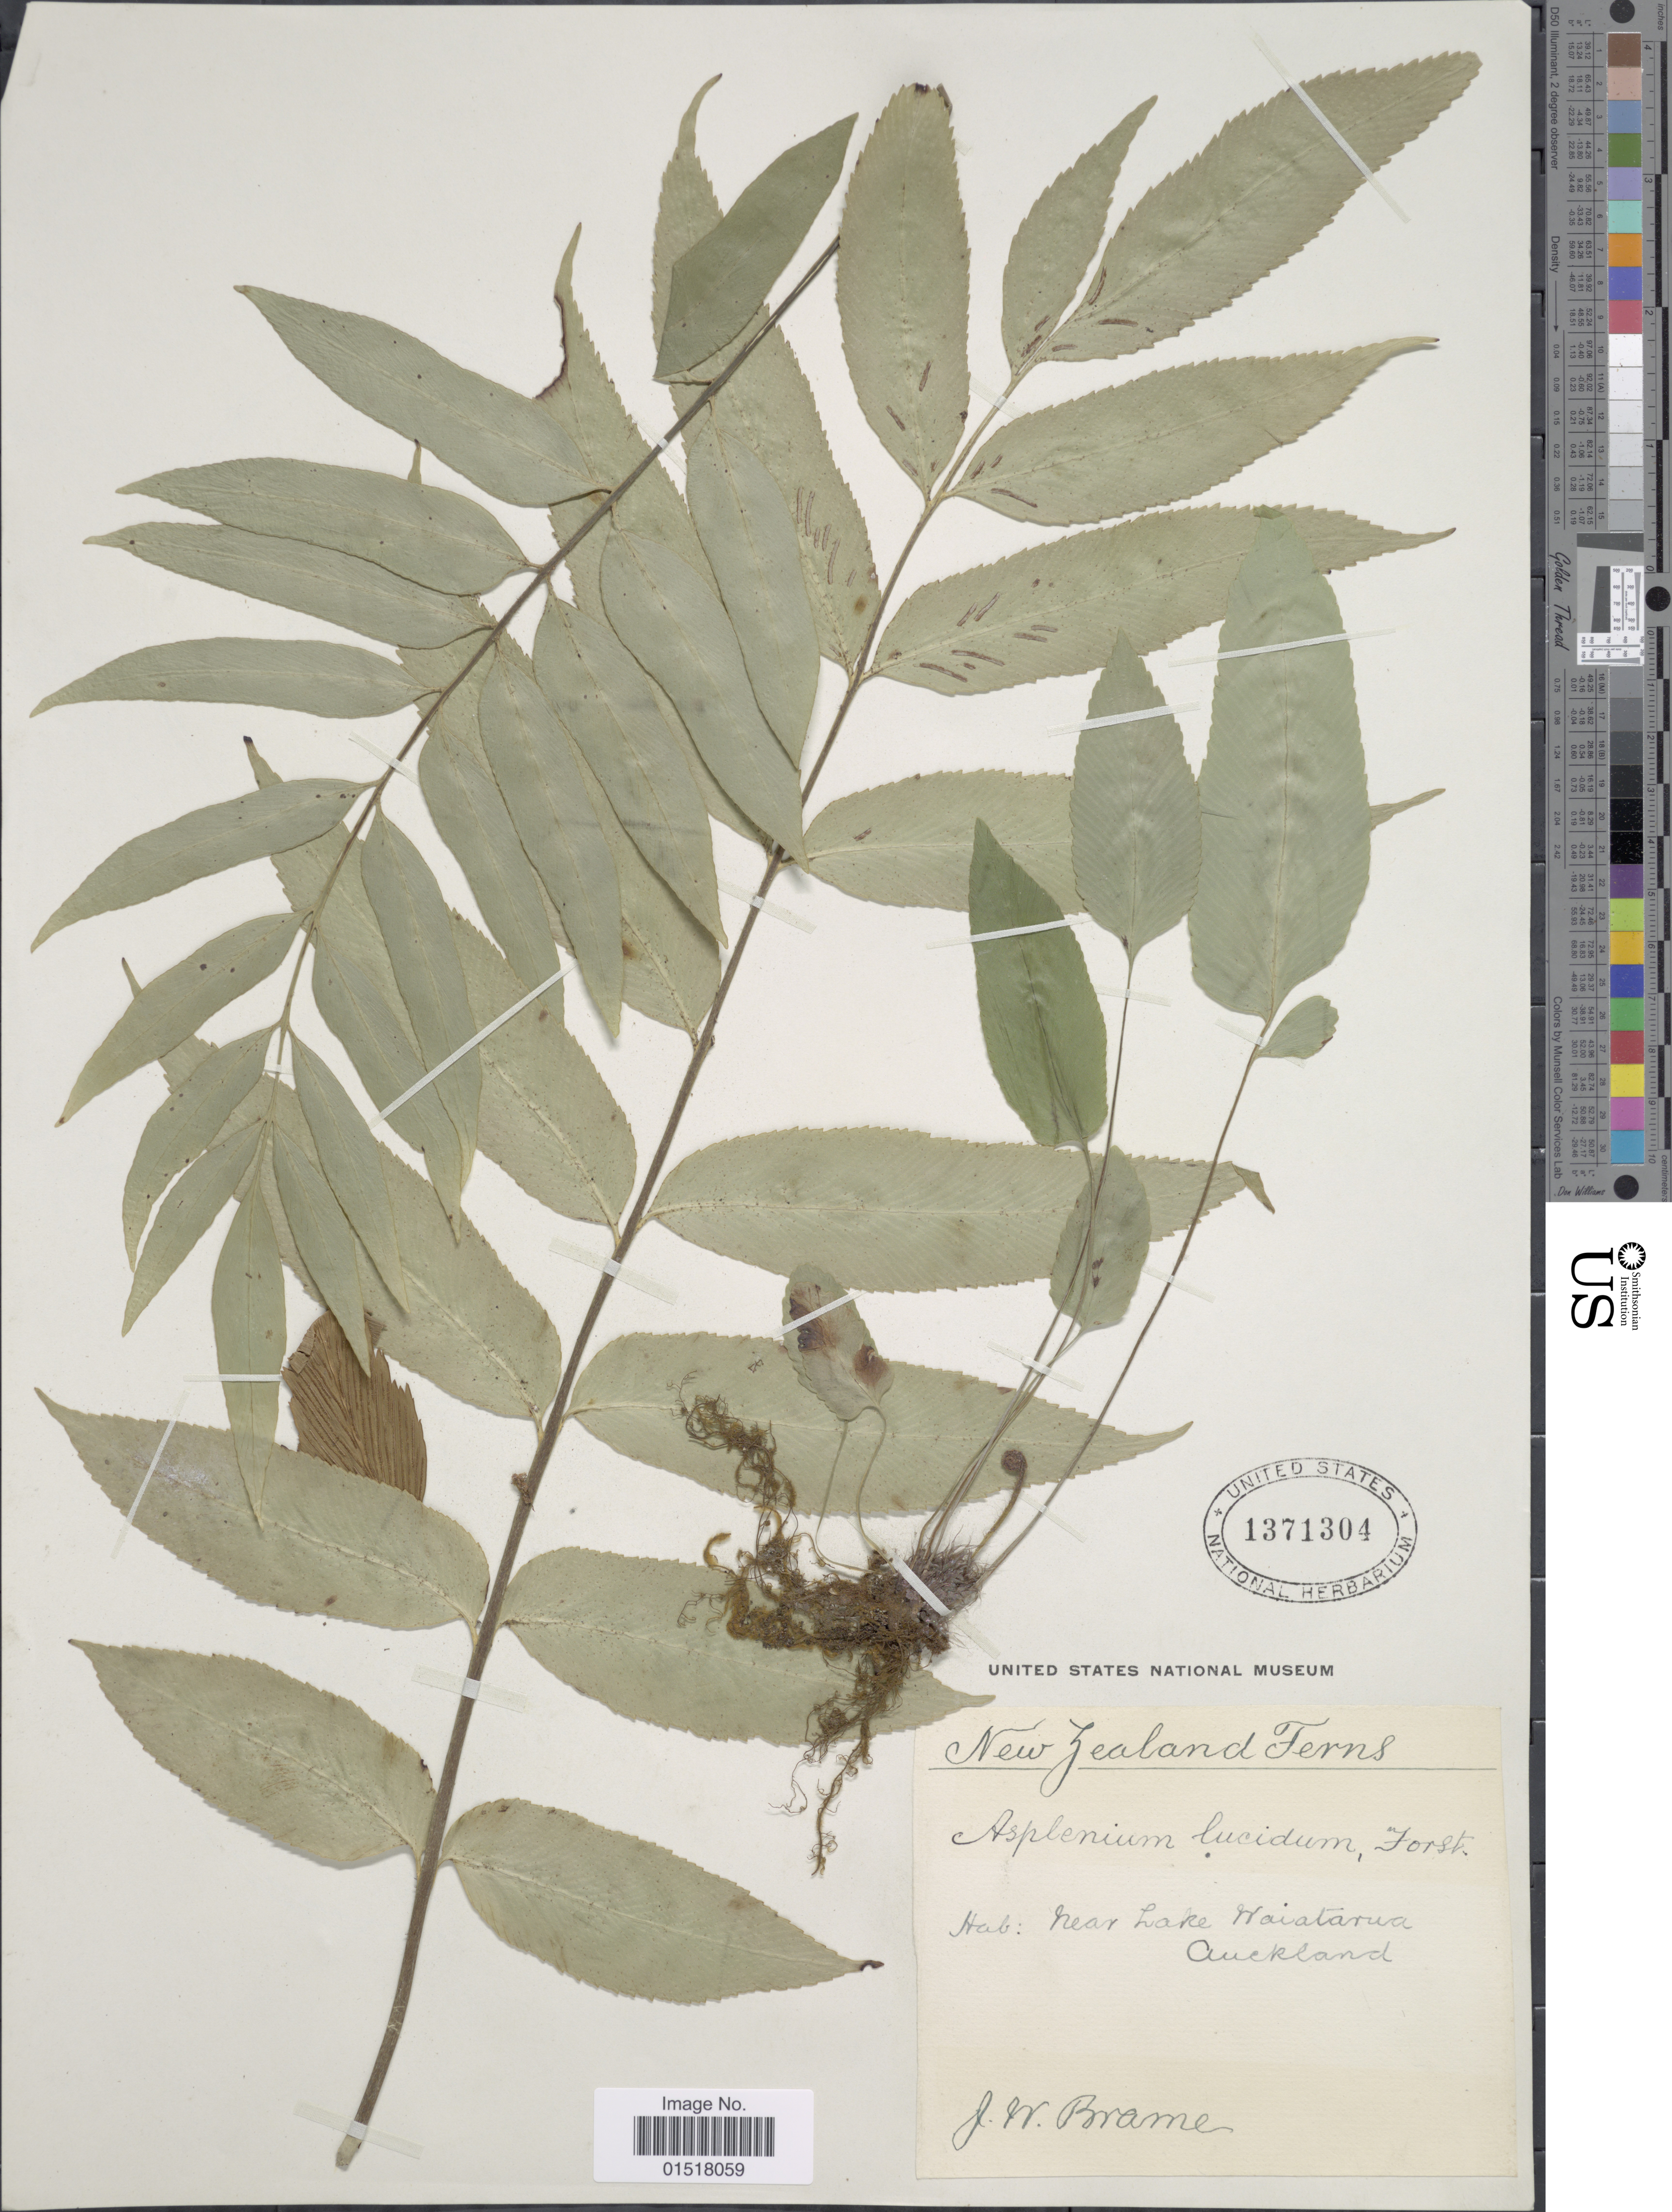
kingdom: Plantae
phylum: Tracheophyta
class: Polypodiopsida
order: Polypodiales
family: Aspleniaceae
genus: Asplenium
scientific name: Asplenium oblongifolium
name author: Colenso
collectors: J. Brame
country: New Zealand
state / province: Auckland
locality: Near Lake Waiatarua, Auckland.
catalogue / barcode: US 1371304